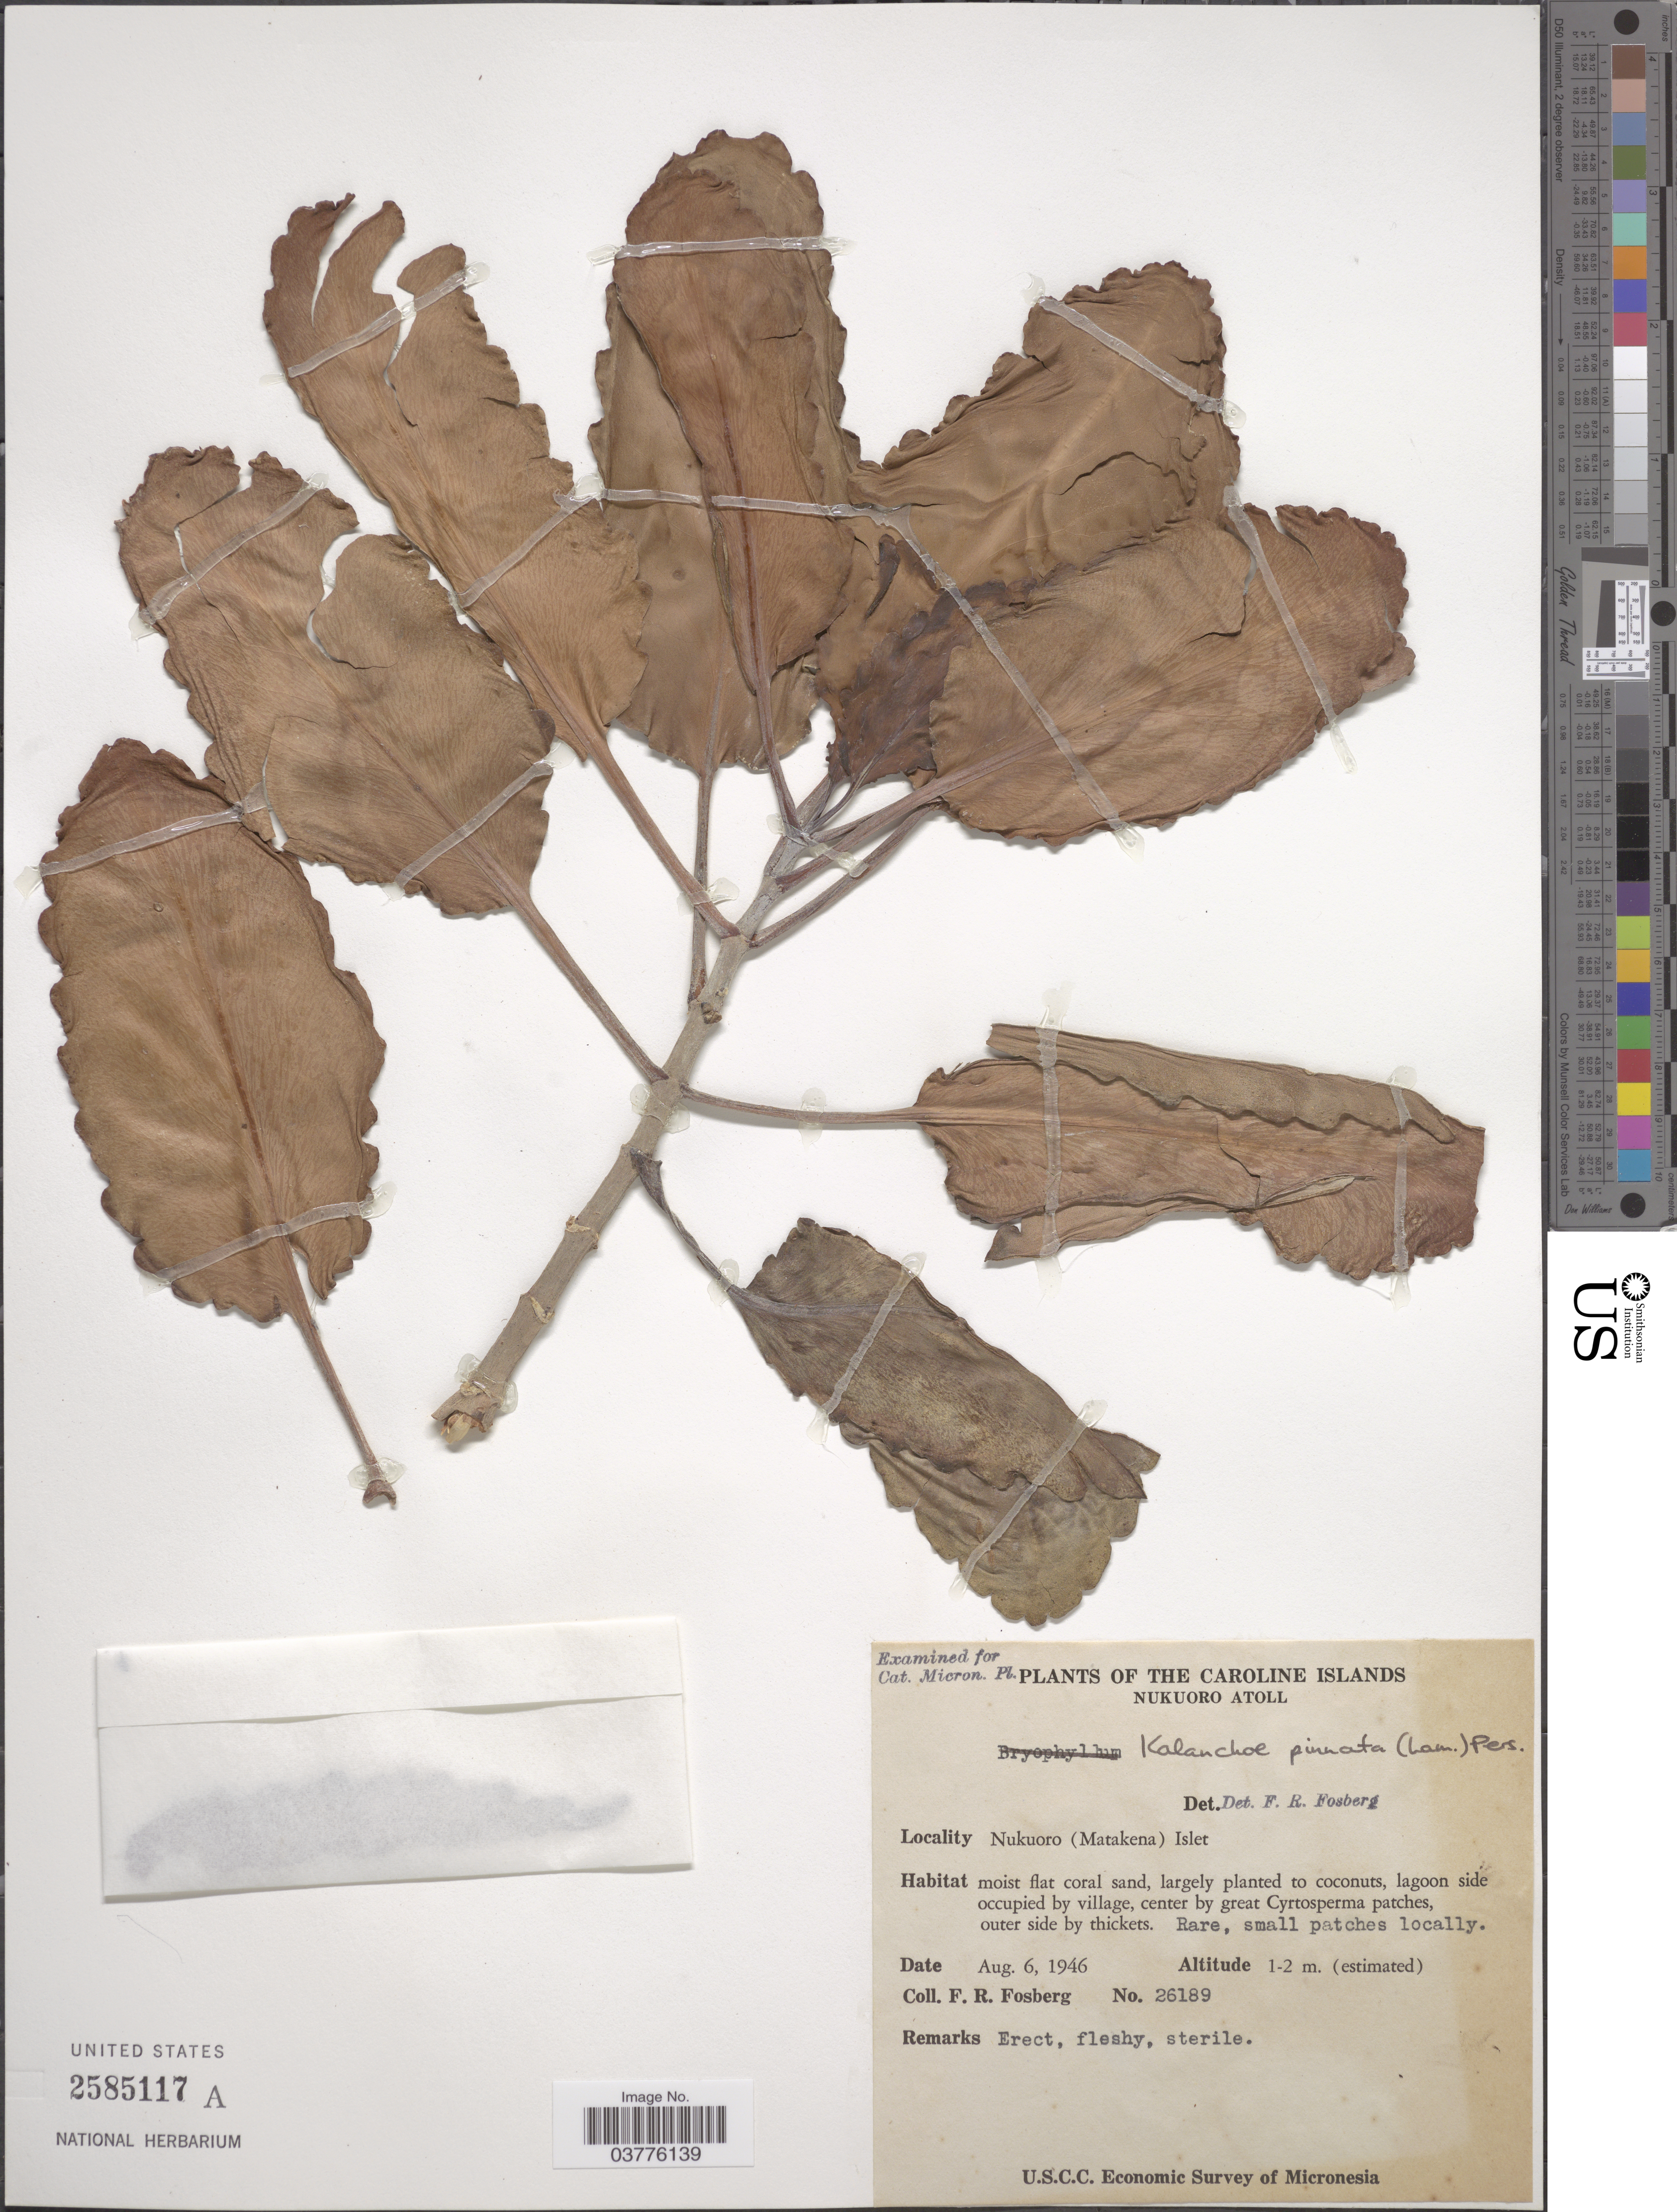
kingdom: Plantae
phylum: Tracheophyta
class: Magnoliopsida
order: Saxifragales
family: Crassulaceae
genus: Kalanchoe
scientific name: Kalanchoe pinnata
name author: (Lam.) Pers.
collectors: F. R. Fosberg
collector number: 26189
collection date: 1946-08-06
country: Micronesia, Federated States of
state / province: Pohnpei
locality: The Caroline Islands. Nukuoro Atoll. Nukuoro (Matakena) Islet.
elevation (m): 1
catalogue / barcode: US 2585117A